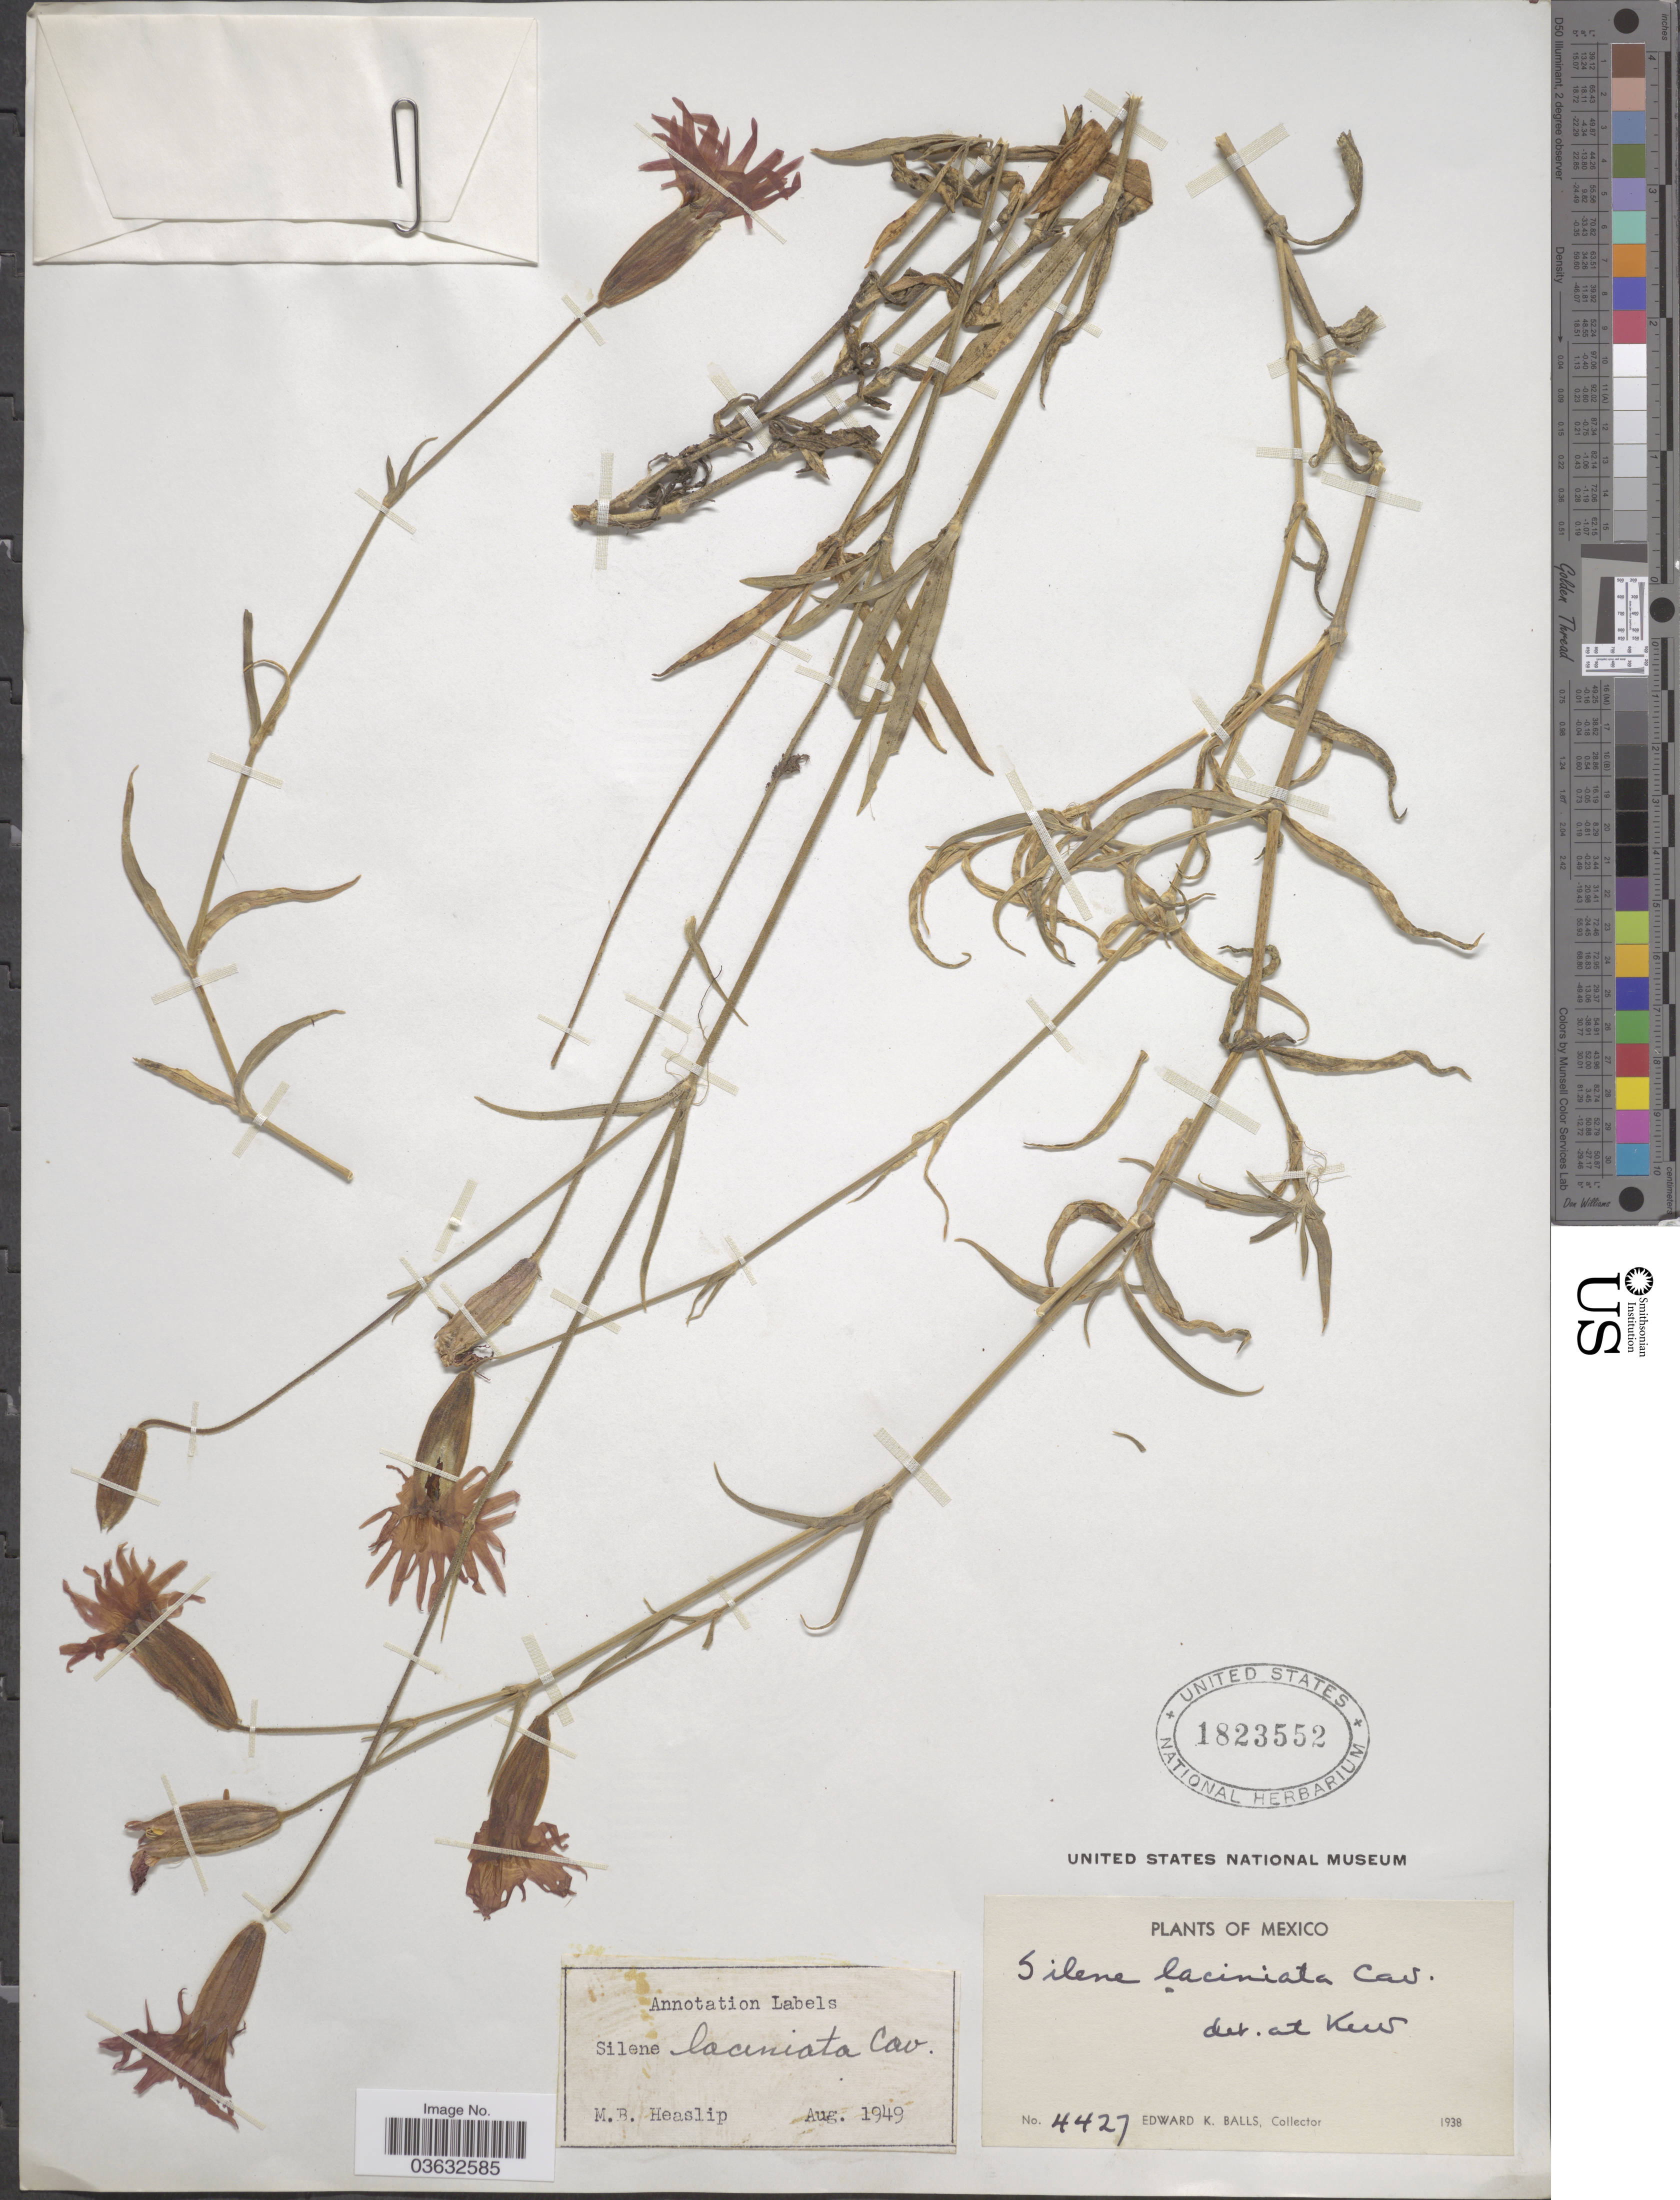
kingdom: Plantae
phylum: Tracheophyta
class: Magnoliopsida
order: Caryophyllales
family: Caryophyllaceae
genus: Silene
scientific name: Silene laciniata subsp. laciniata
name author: Cav.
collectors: E. K. Balls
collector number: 4427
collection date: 1938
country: Mexico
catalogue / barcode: US 1823552